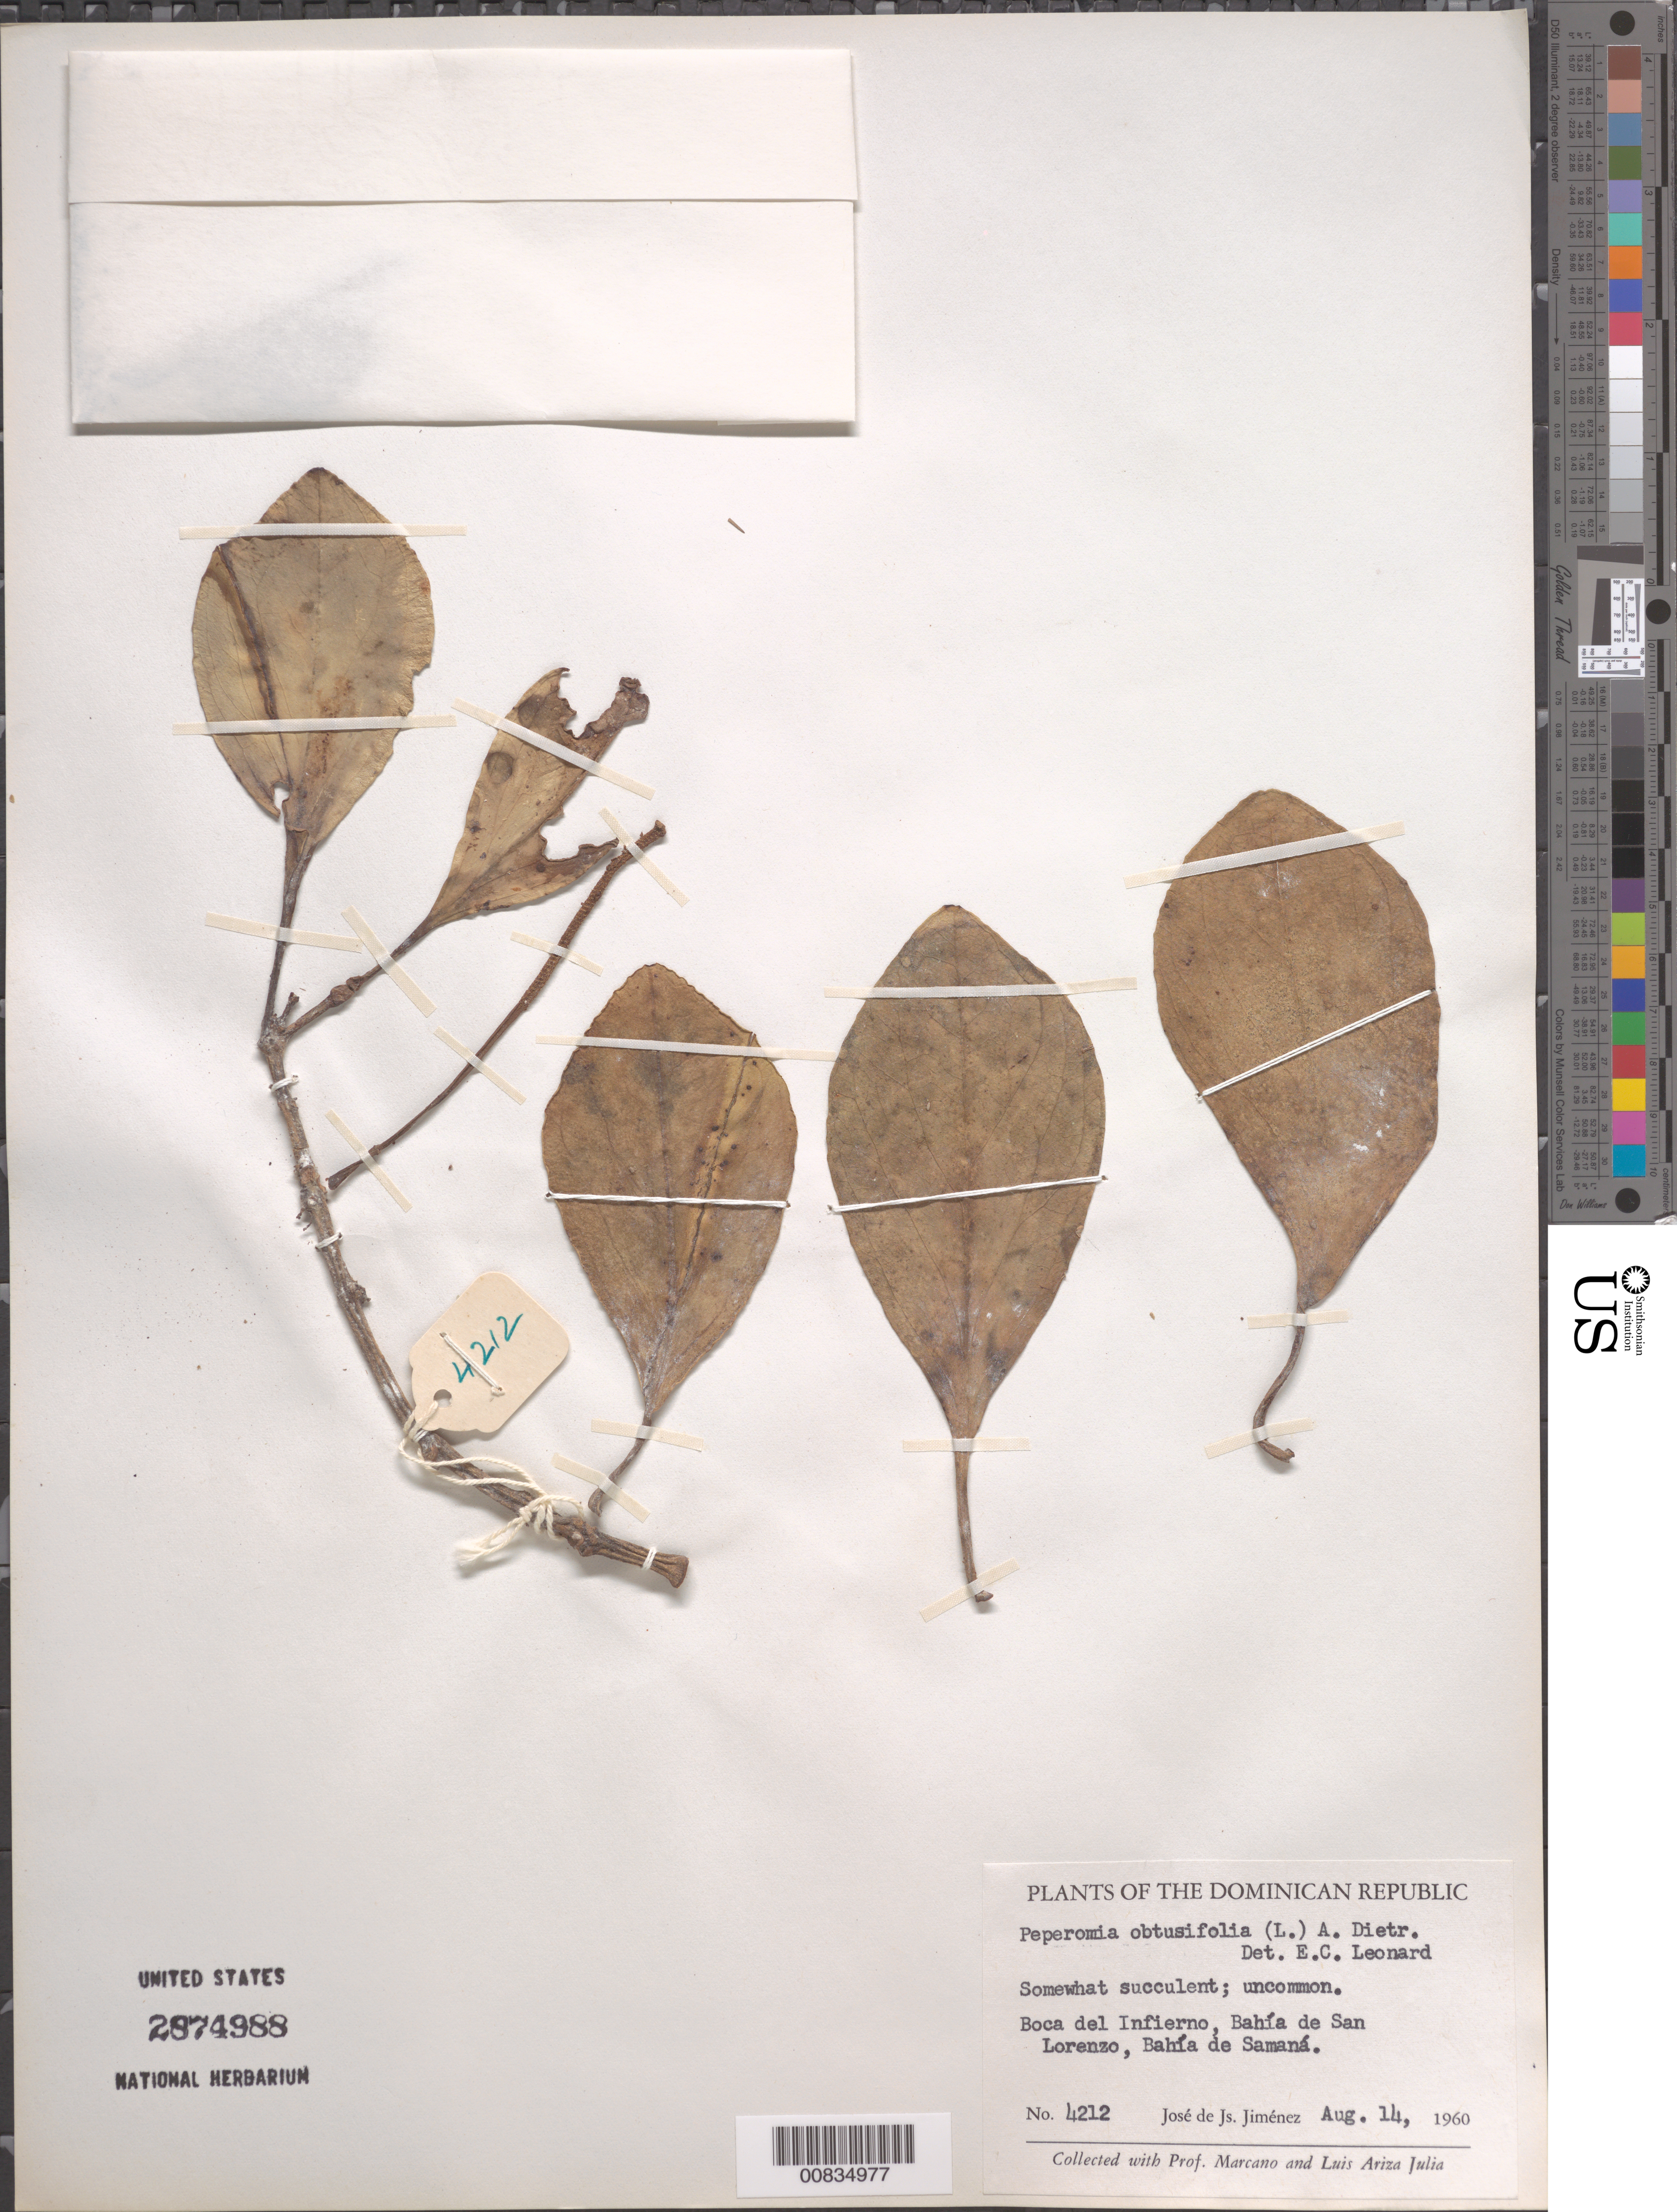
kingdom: Plantae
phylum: Tracheophyta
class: Magnoliopsida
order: Piperales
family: Piperaceae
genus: Peperomia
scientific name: Peperomia obtusifolia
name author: (L.) A. Dietr.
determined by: Leonard, Emery C., (US)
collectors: J. J. Jiménez, E. J. Marcano F. & L. Ariza-Julia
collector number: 4212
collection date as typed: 14 Aug 1960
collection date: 1960-08-14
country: Dominican Republic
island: Hispaniola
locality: Boca del Infierno, Bahía de San Lorenzo, Bahía de Samaná.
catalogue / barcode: US 2874988